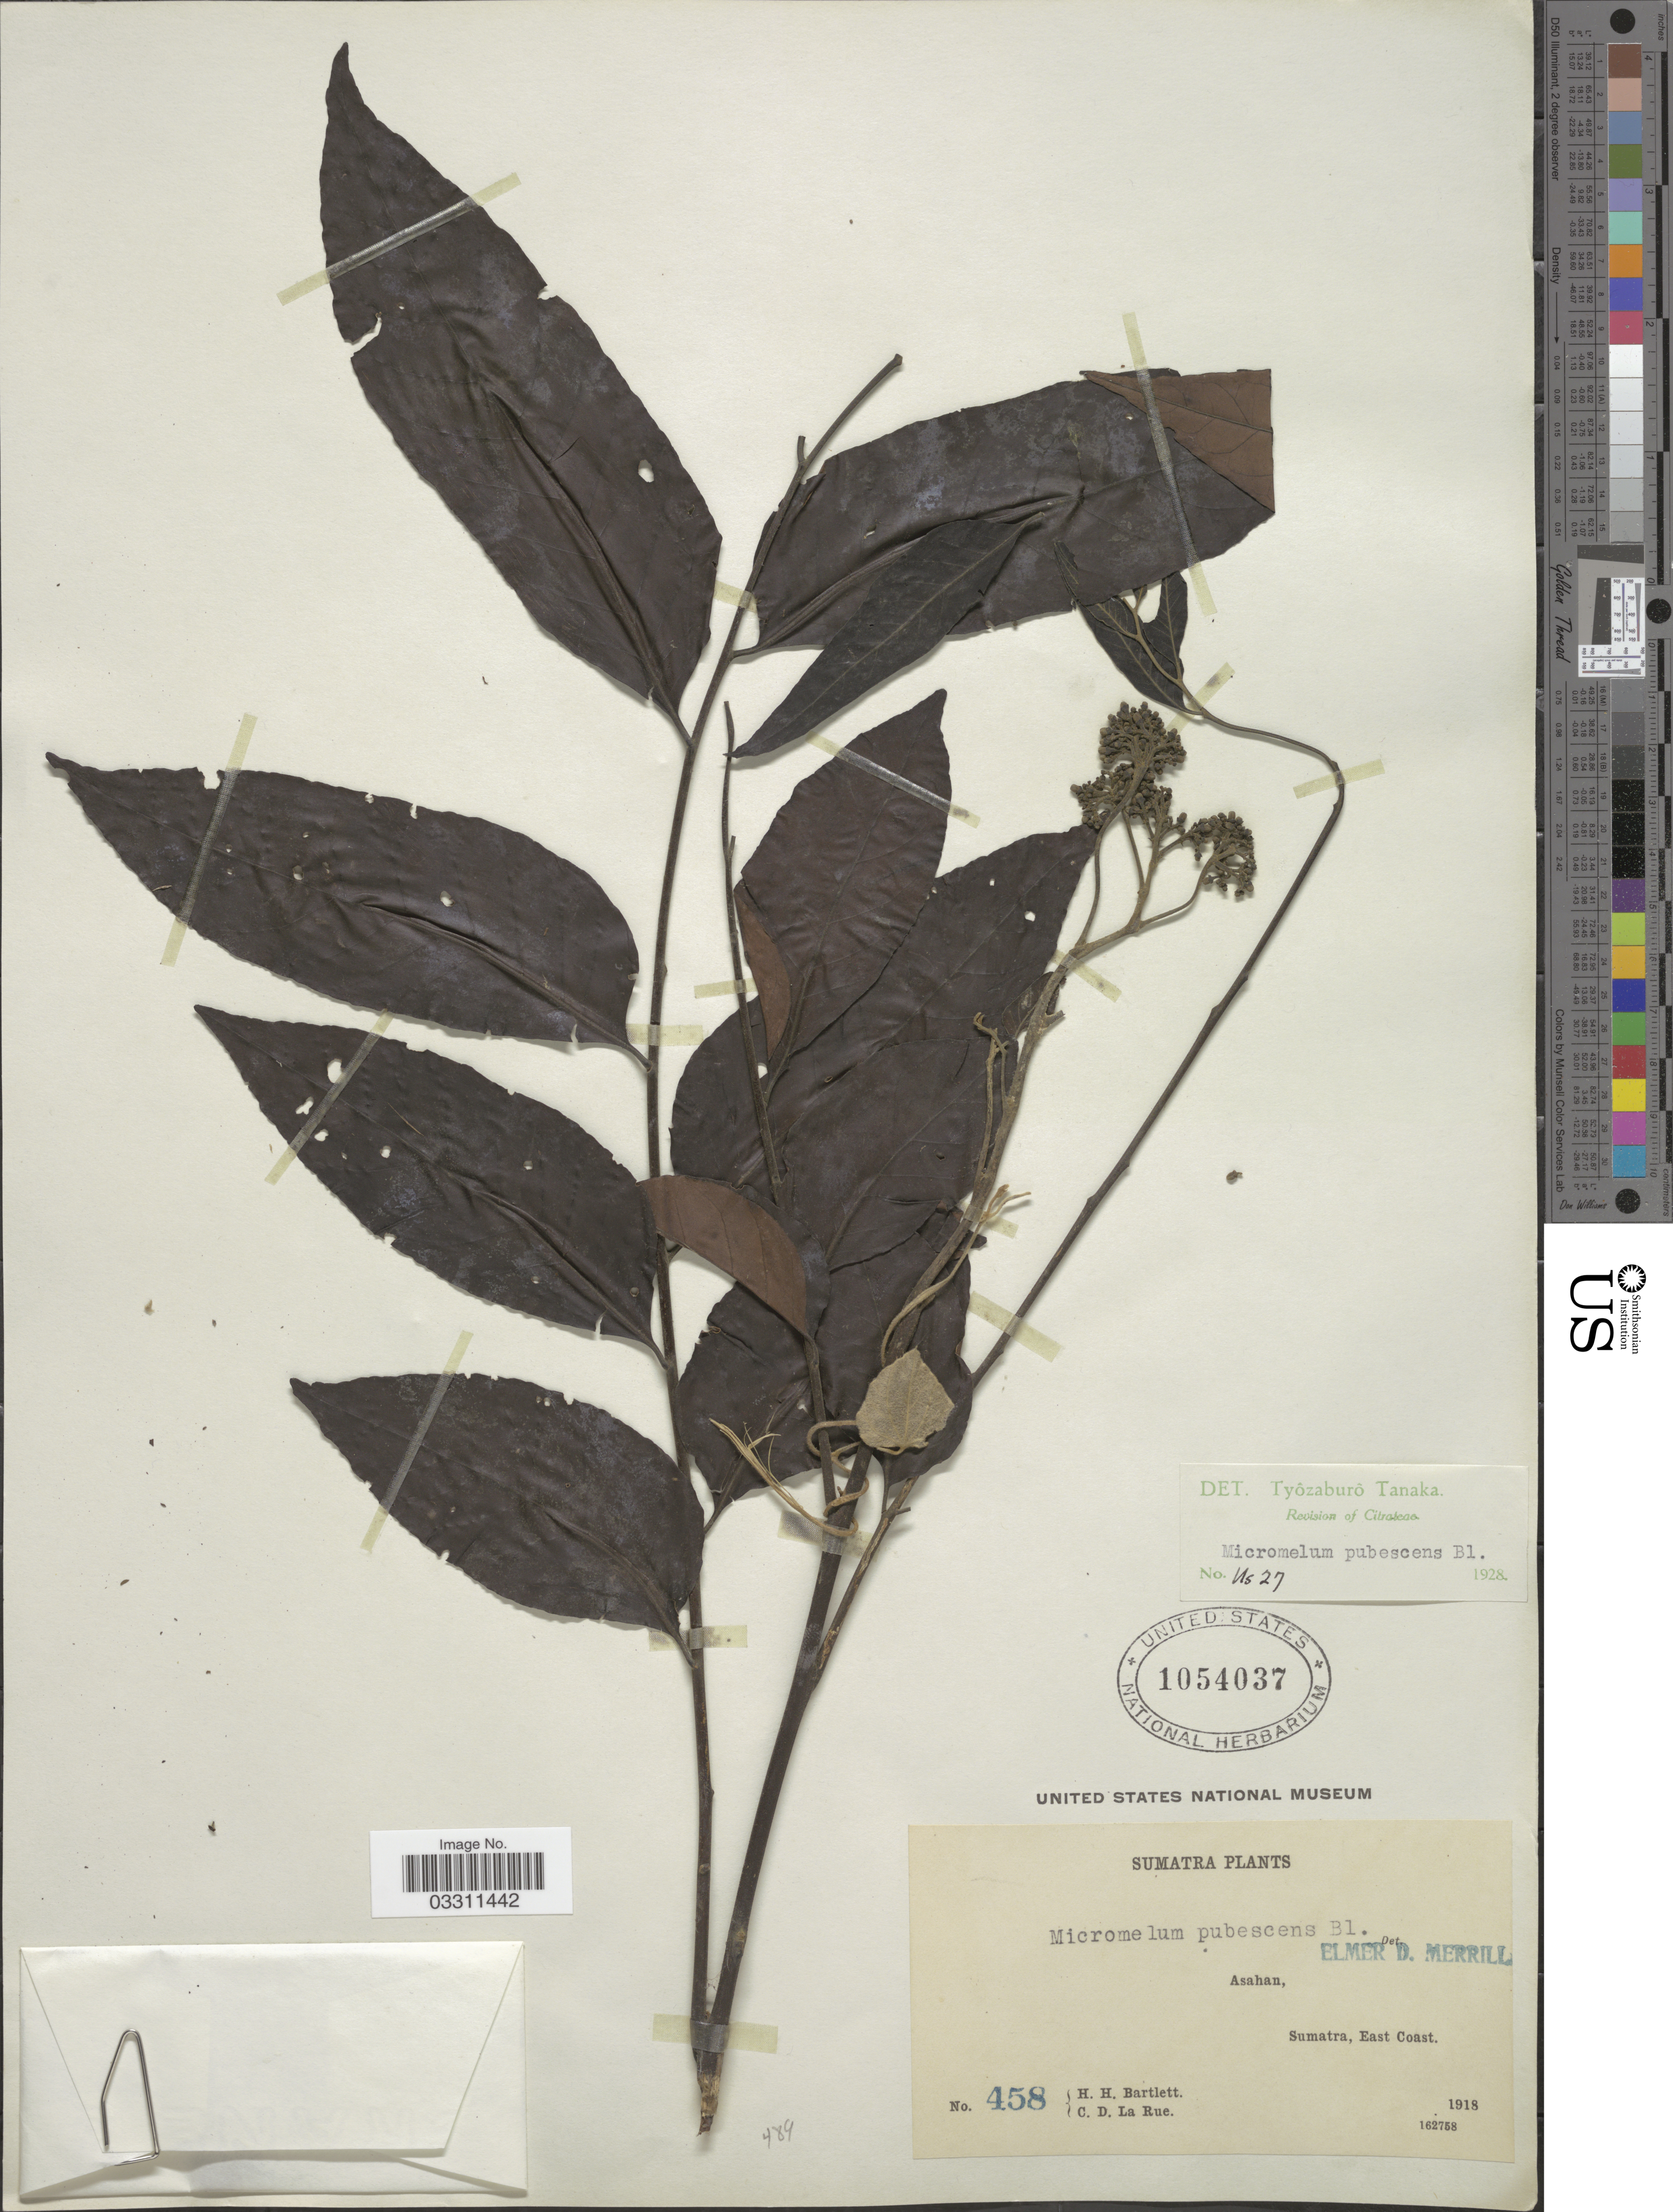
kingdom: Plantae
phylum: Tracheophyta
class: Magnoliopsida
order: Sapindales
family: Rutaceae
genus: Micromelum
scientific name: Micromelum pubescens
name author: Blume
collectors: H. H. Bartlett & C. La Rue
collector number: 458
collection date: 1918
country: Indonesia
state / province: Sumatra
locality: Asahan, East Coast.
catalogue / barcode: US 1054037